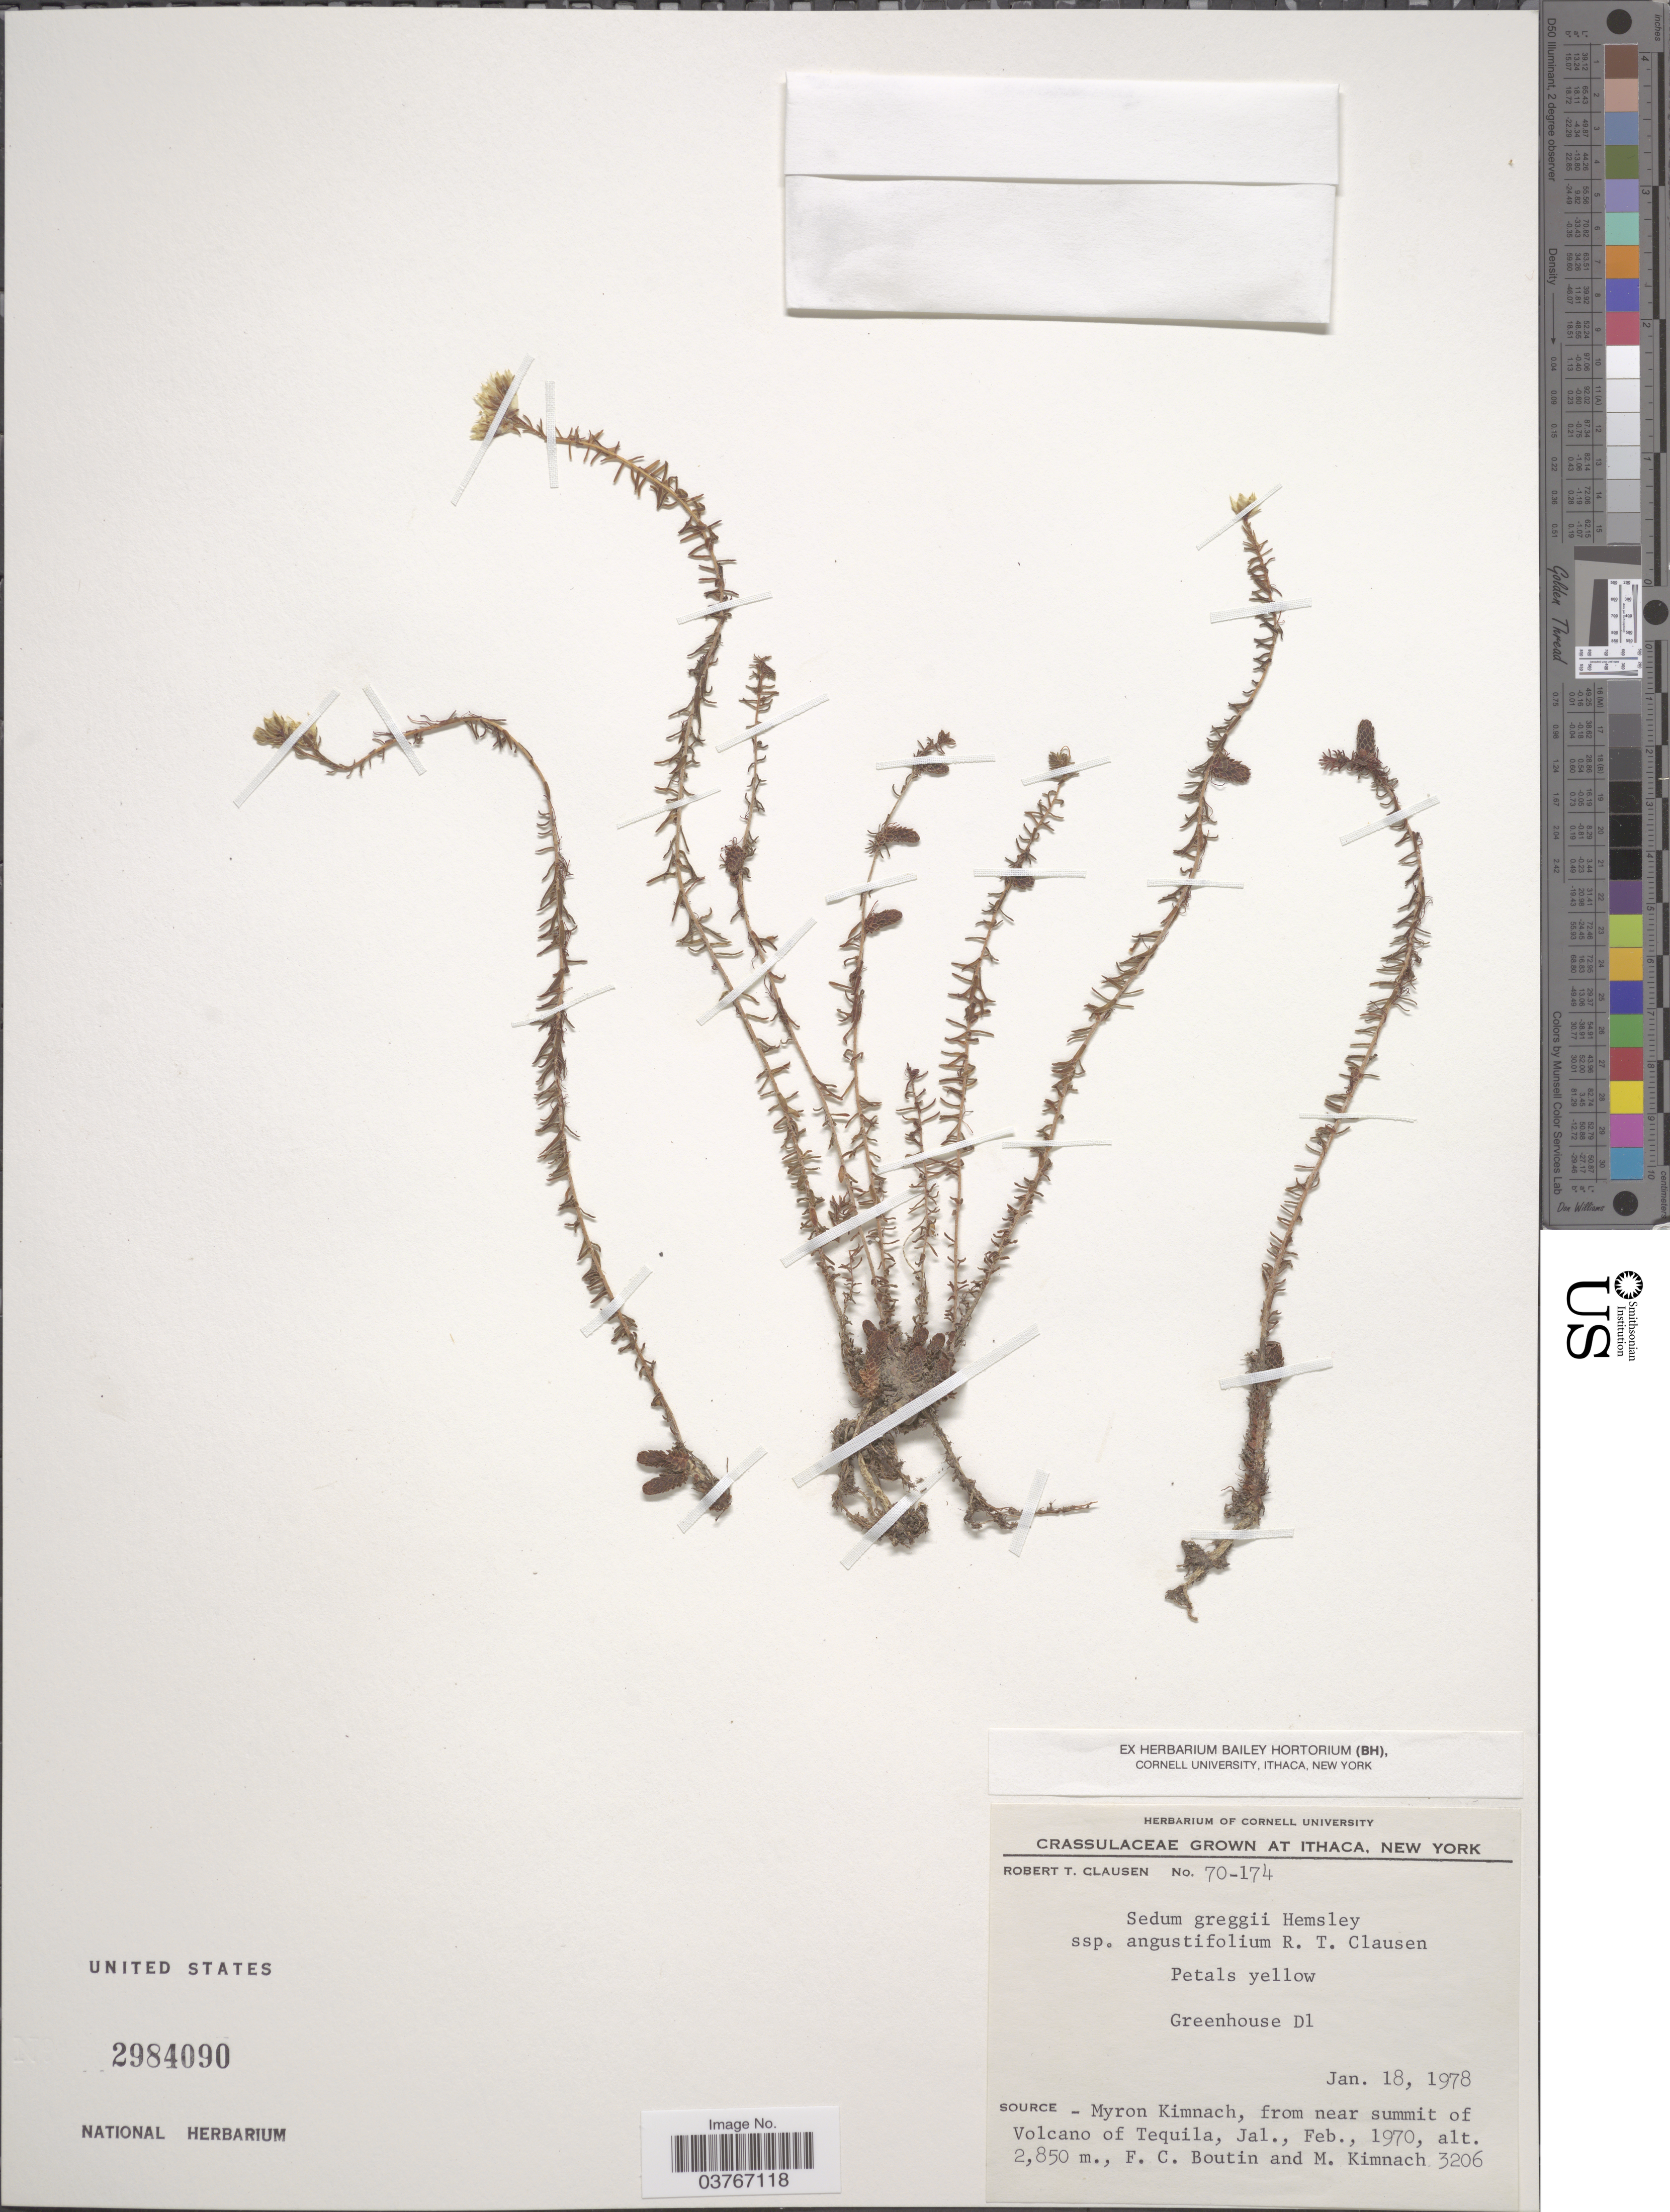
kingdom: Plantae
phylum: Tracheophyta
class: Magnoliopsida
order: Saxifragales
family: Crassulaceae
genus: Sedum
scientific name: Sedum greggii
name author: Hemsl.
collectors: R. T. Clausen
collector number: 70-174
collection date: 1978-01-18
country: United States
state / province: New York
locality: Grown at Ithaca, New York. Greenhouse D1.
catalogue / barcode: US 2984090